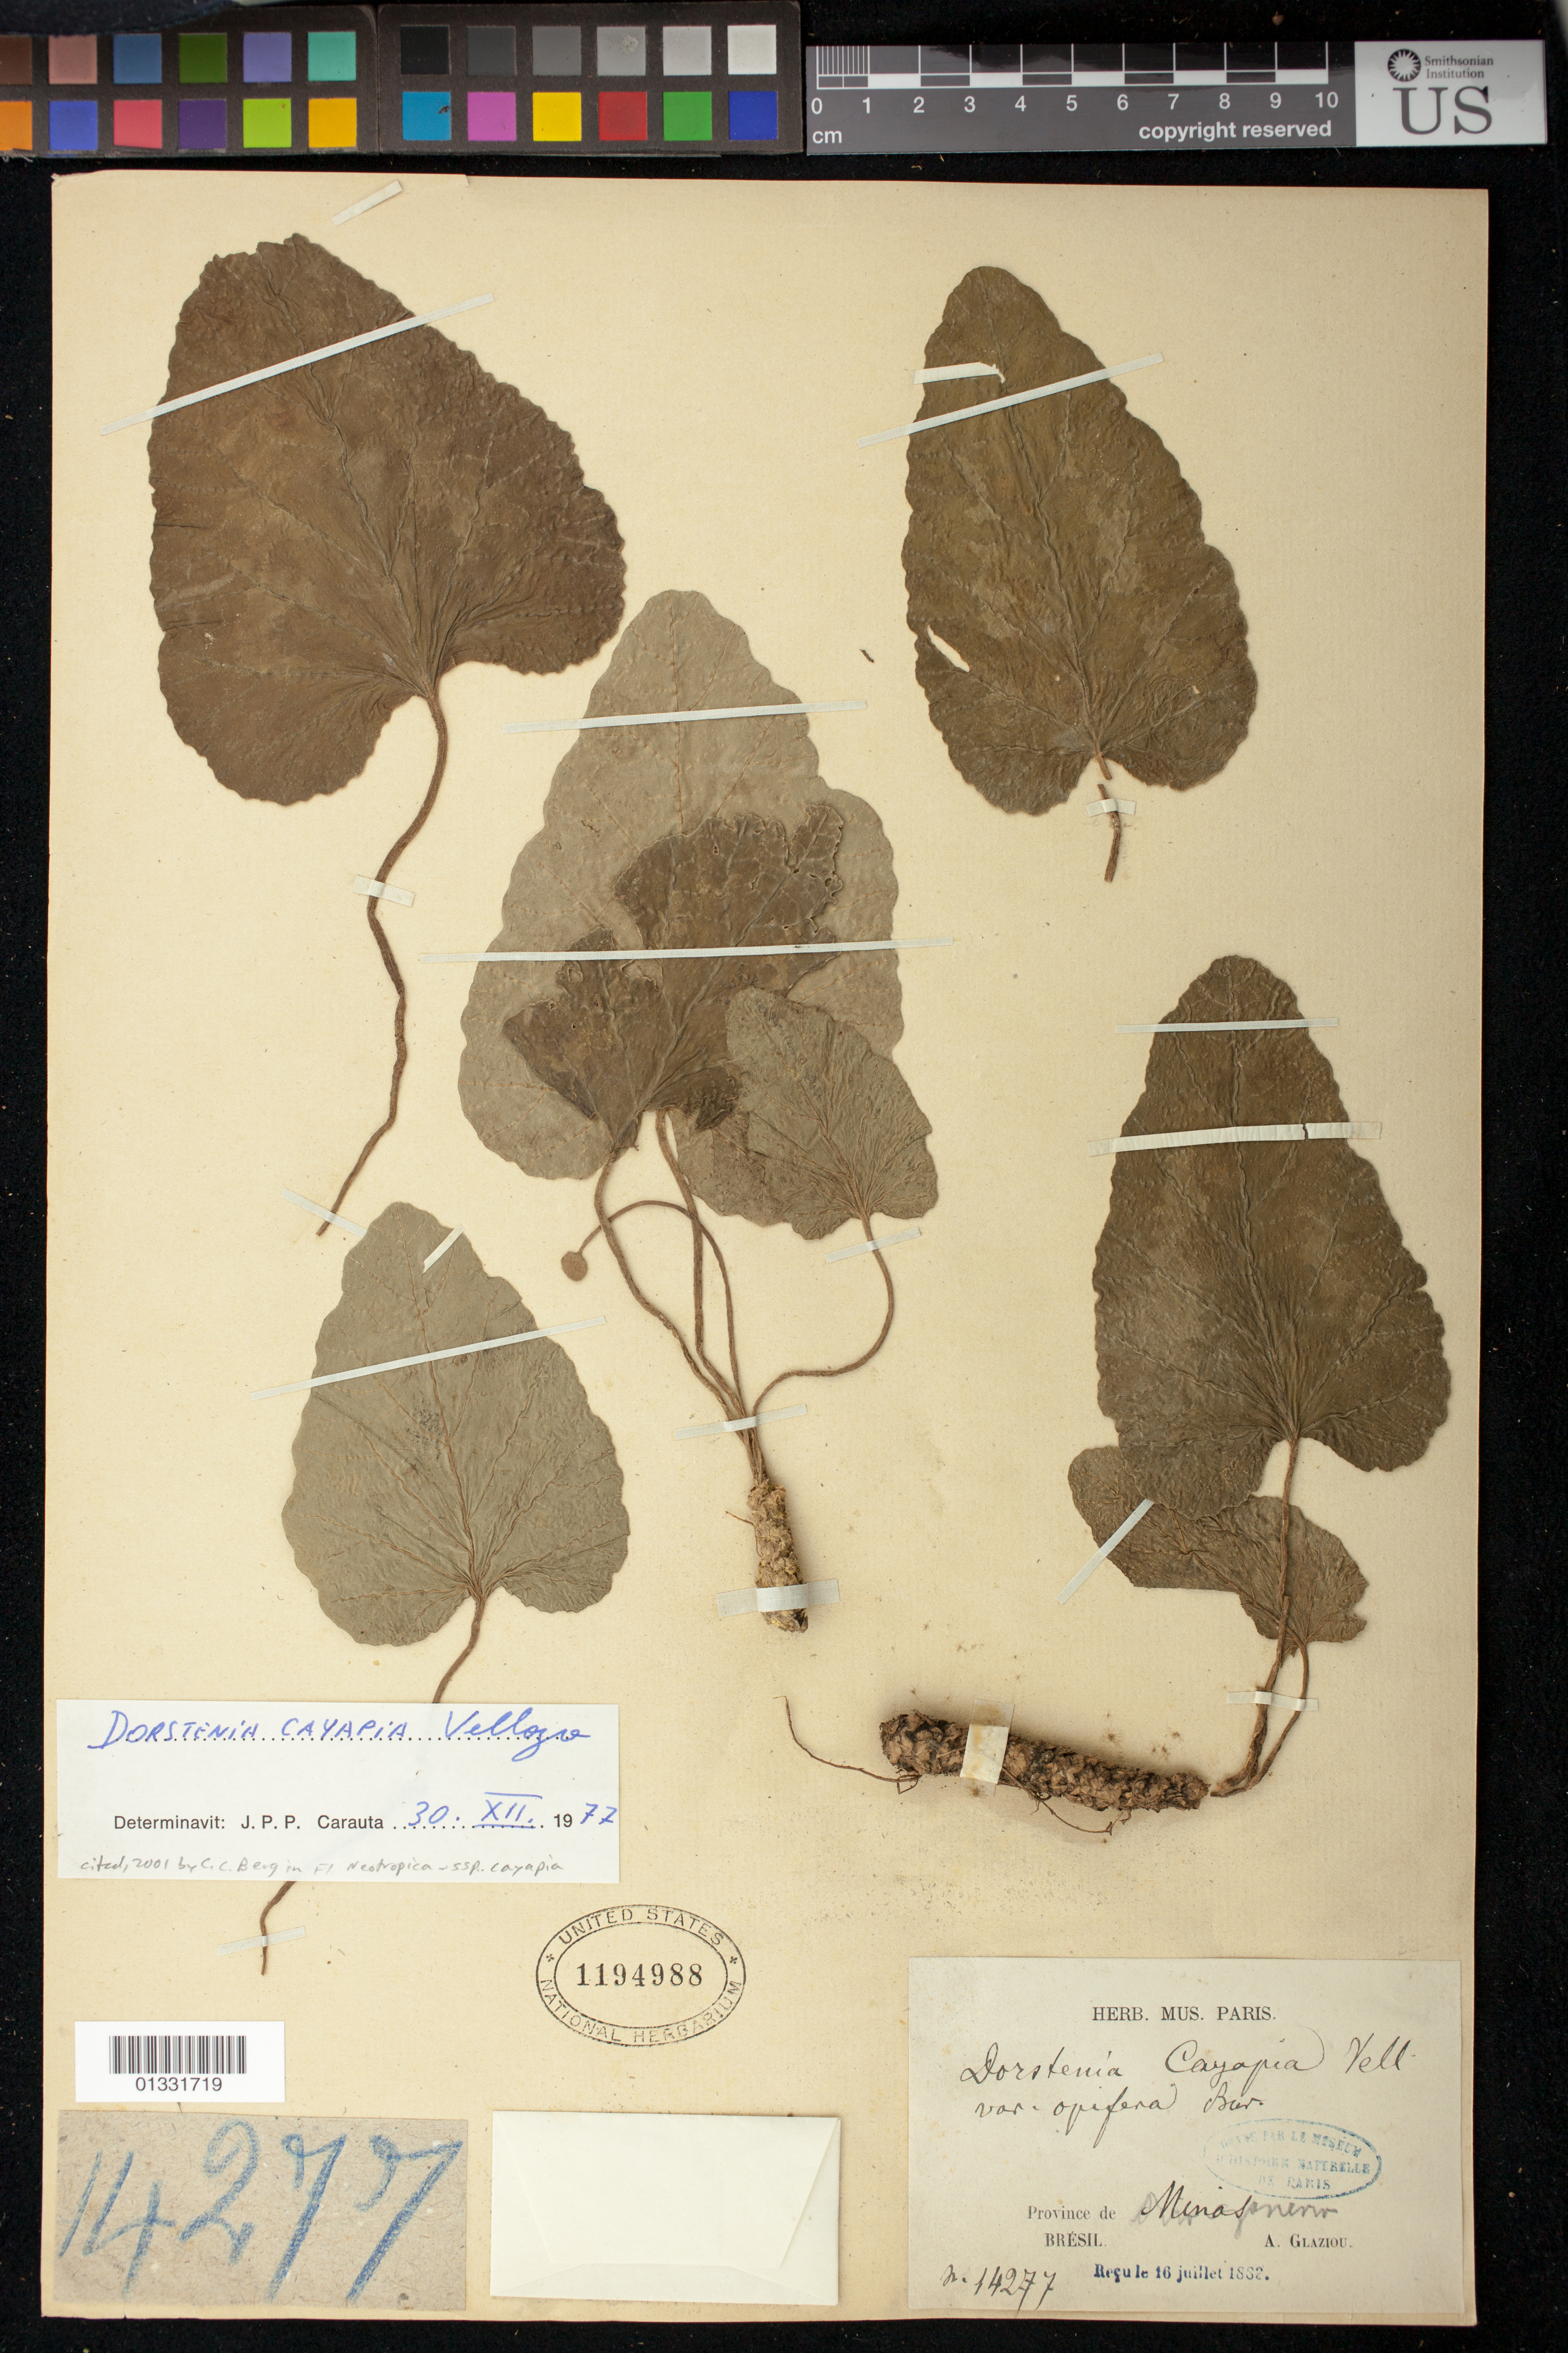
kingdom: Plantae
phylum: Tracheophyta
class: Magnoliopsida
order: Rosales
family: Moraceae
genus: Dorstenia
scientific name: Dorstenia cayapia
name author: Vell.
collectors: A. F. M. Glaziou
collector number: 14277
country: Brazil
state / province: Minas Gerais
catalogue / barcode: US 1194988